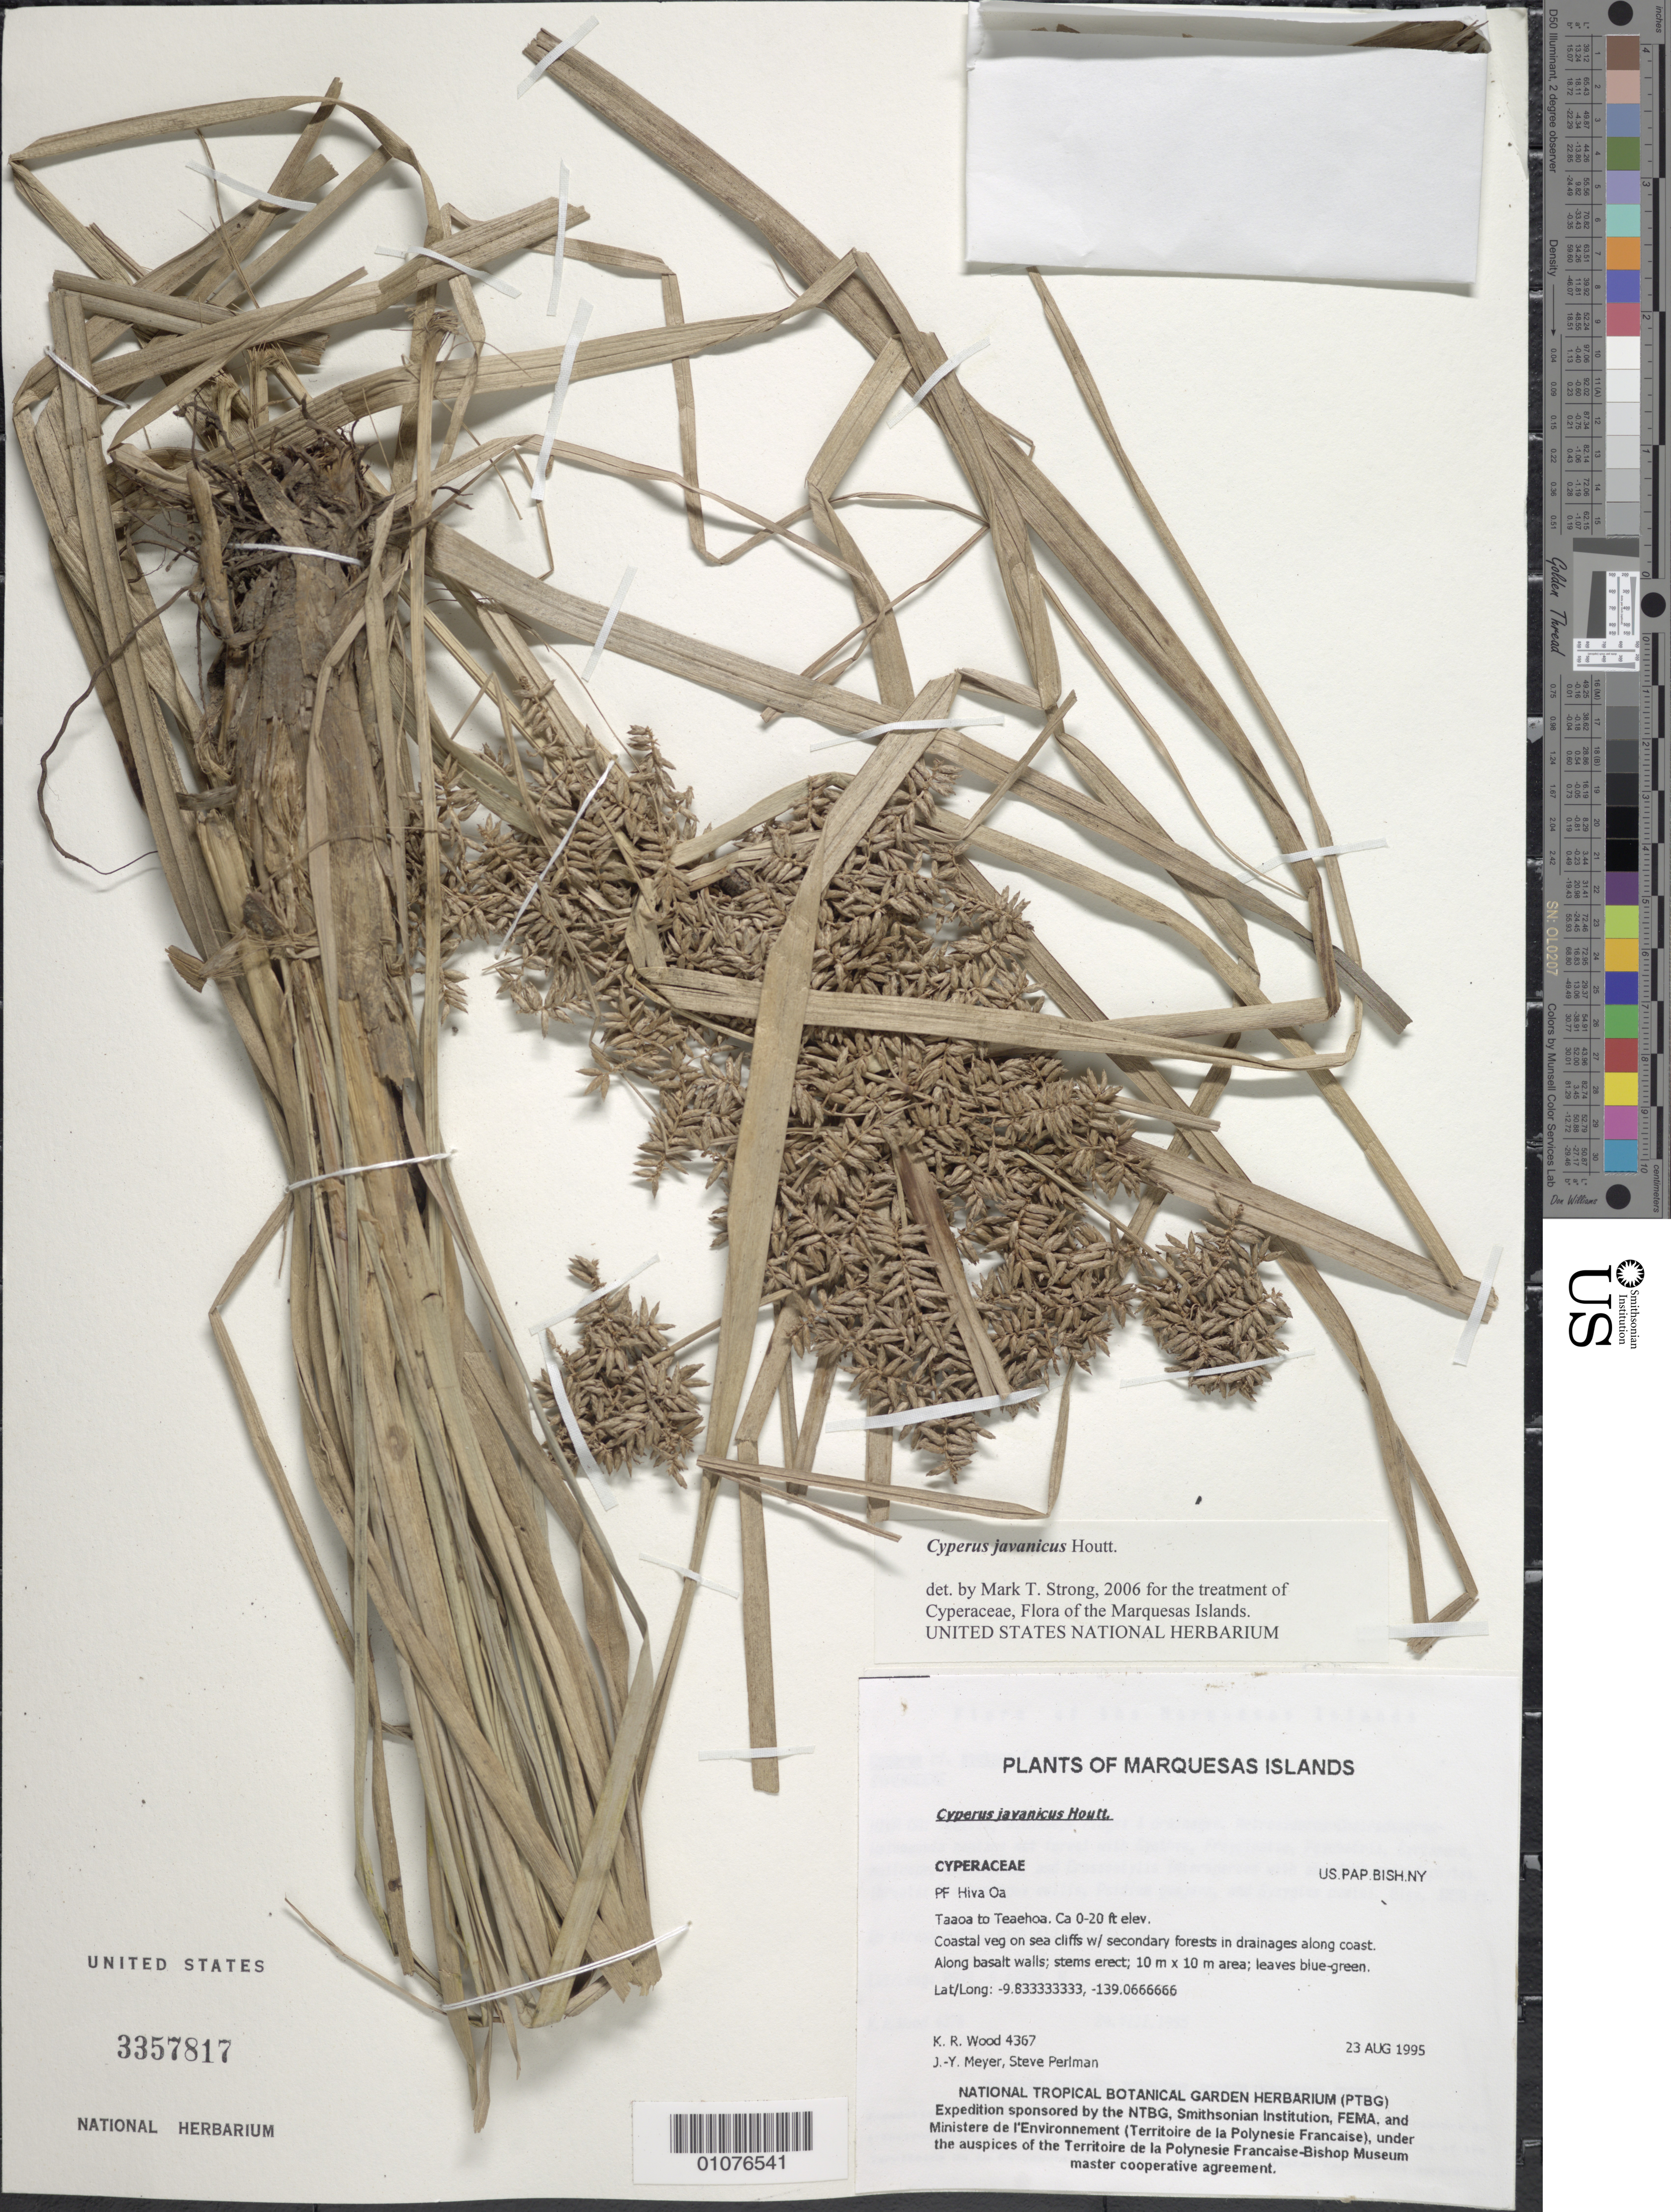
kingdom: Plantae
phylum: Tracheophyta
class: Liliopsida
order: Poales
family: Cyperaceae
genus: Cyperus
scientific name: Cyperus javanicus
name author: Houtt.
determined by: Lorence, David H., (PTBG), National Tropical Botanical Garden (UNITED STATES)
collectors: K. R. Wood, J.-Y. Meyer & S. P. Perlman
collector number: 4367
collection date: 1995-08-23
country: French Polynesia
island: Hiva Oa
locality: Taaoa to Teaehoa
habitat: Coastal vegetation on sea cliffs with secondary forests in drainages along coast. Along basalt walls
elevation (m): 0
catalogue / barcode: US 3357817